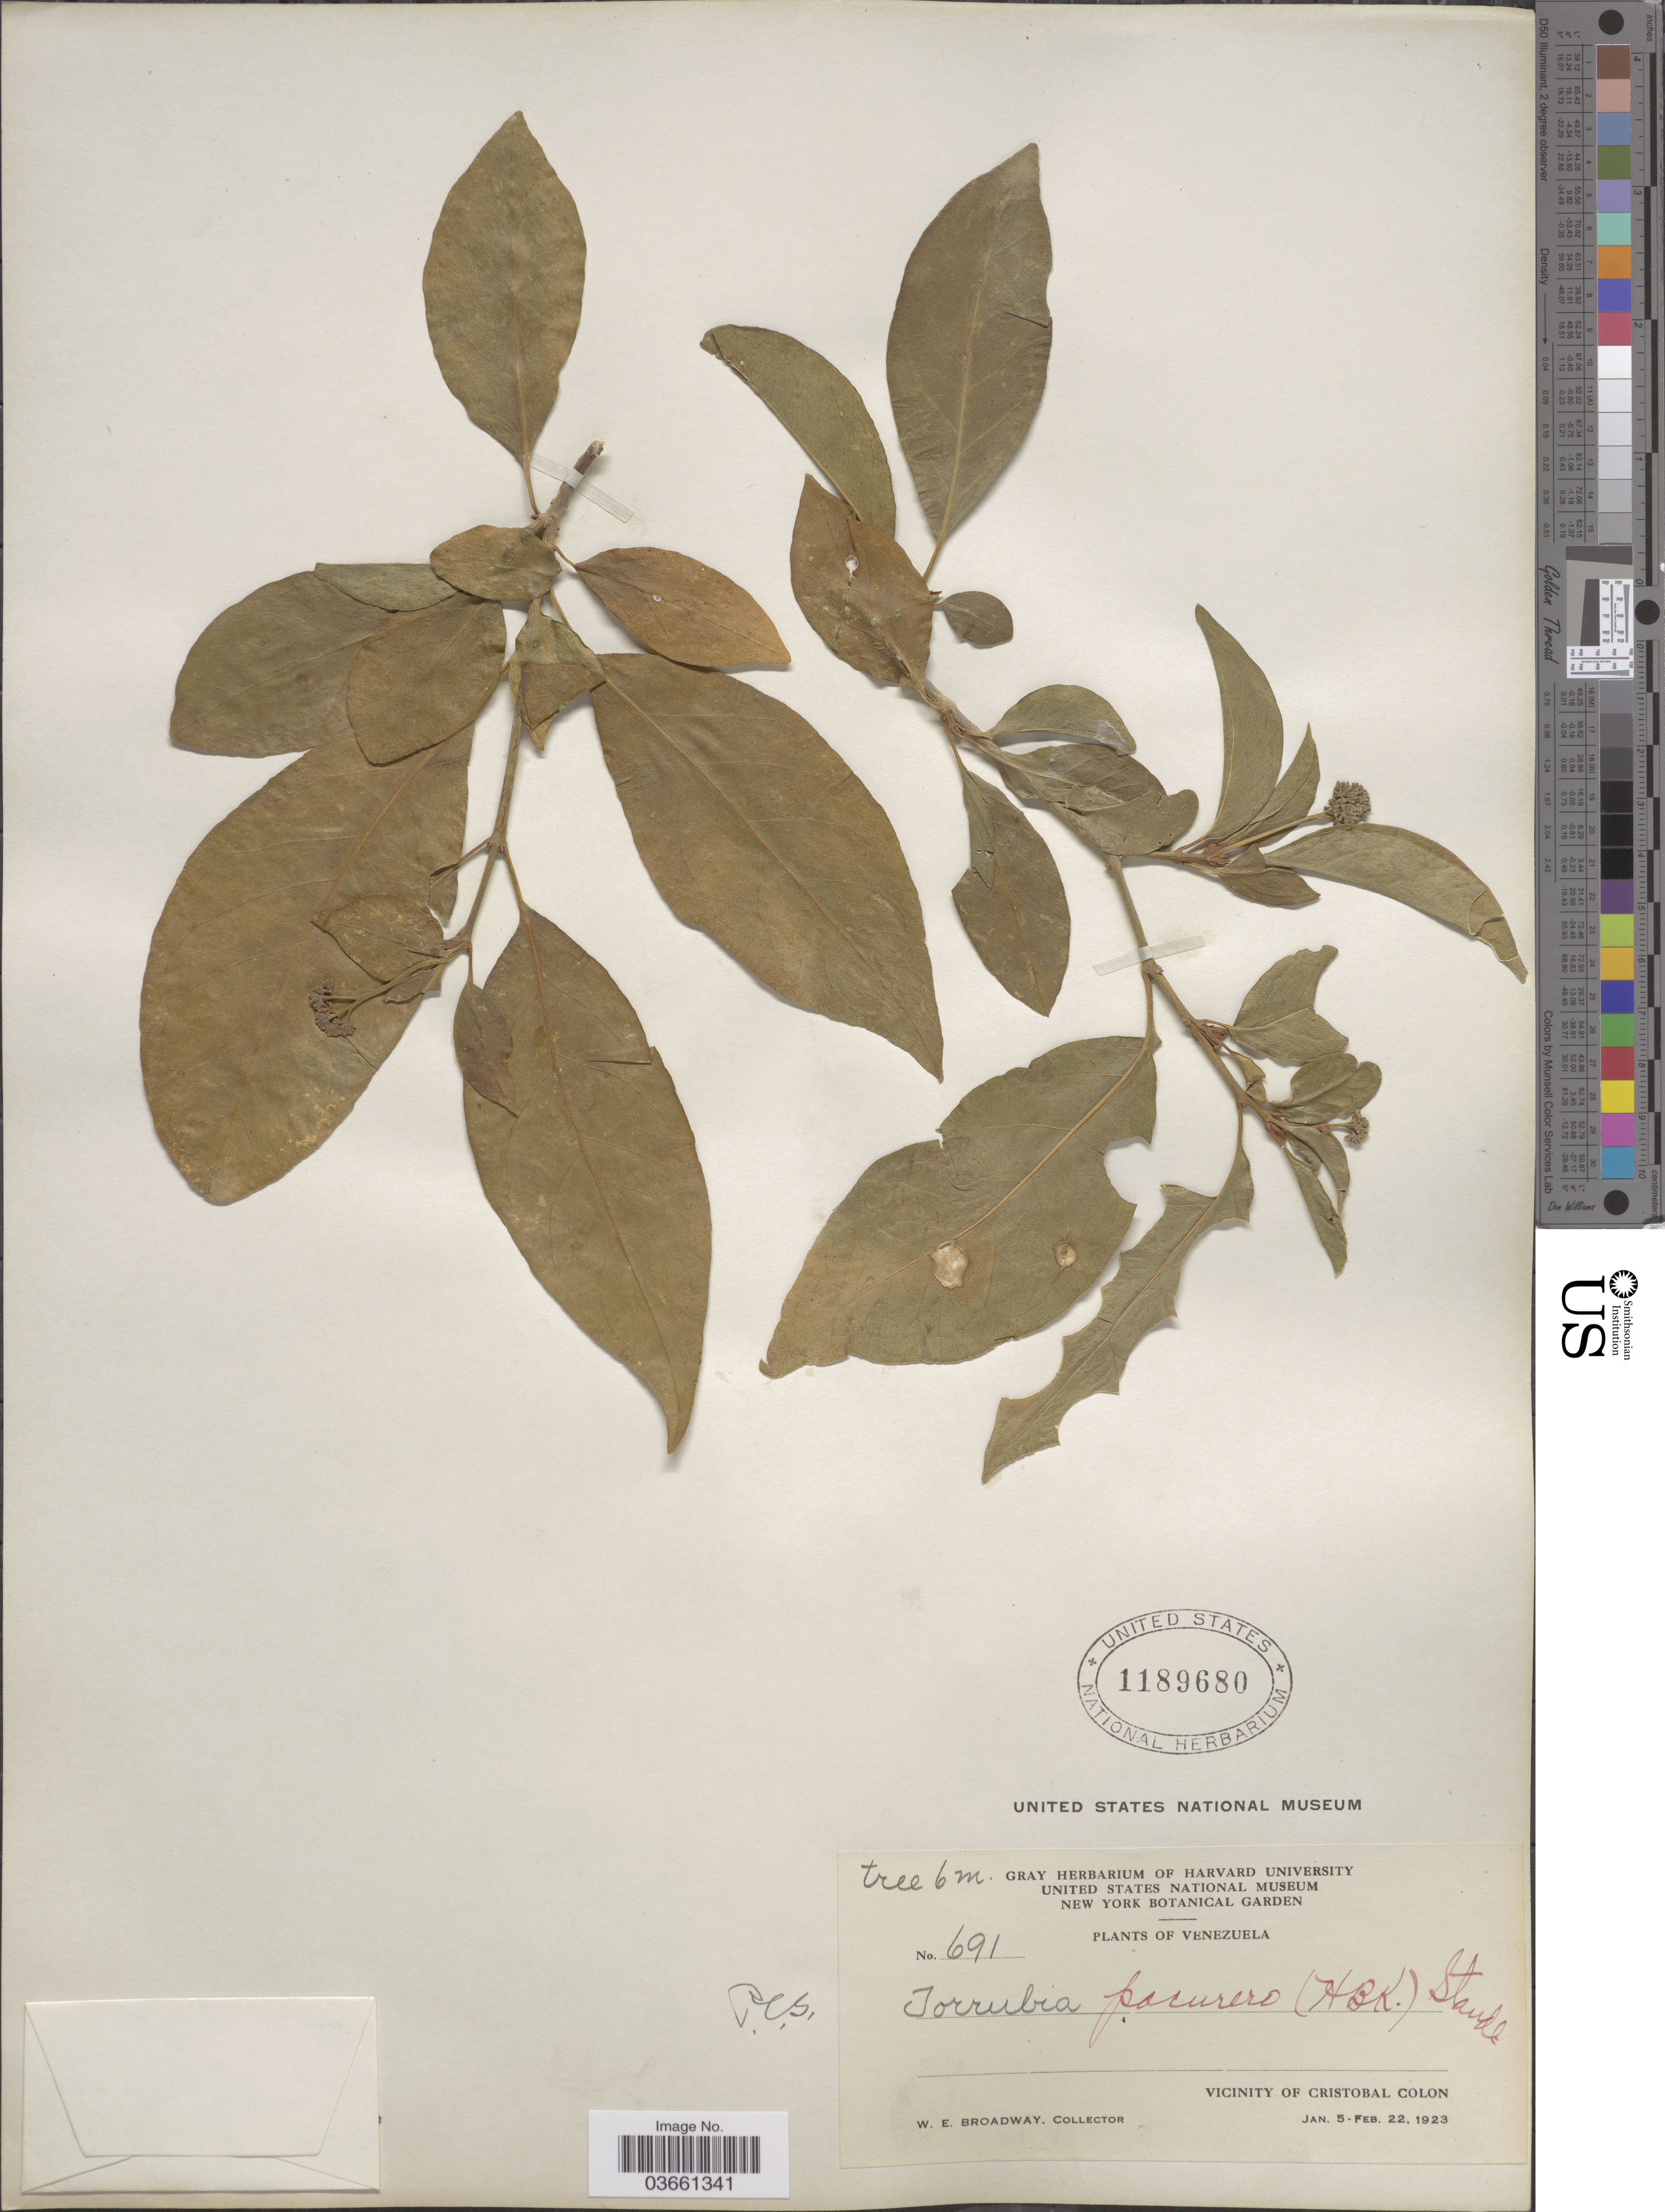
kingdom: Plantae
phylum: Tracheophyta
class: Magnoliopsida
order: Caryophyllales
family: Nyctaginaceae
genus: Guapira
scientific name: Guapira pacurero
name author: (Kunth) Little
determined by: Strong, Mark T., (BOT), Smithsonian Institution - National Museum of Natural History (UNITED STATES)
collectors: W. E. Broadway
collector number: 691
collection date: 1923-01-05/1923-02-22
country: Venezuela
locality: Vicinity of Cristobal Colon.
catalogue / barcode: US 1189680